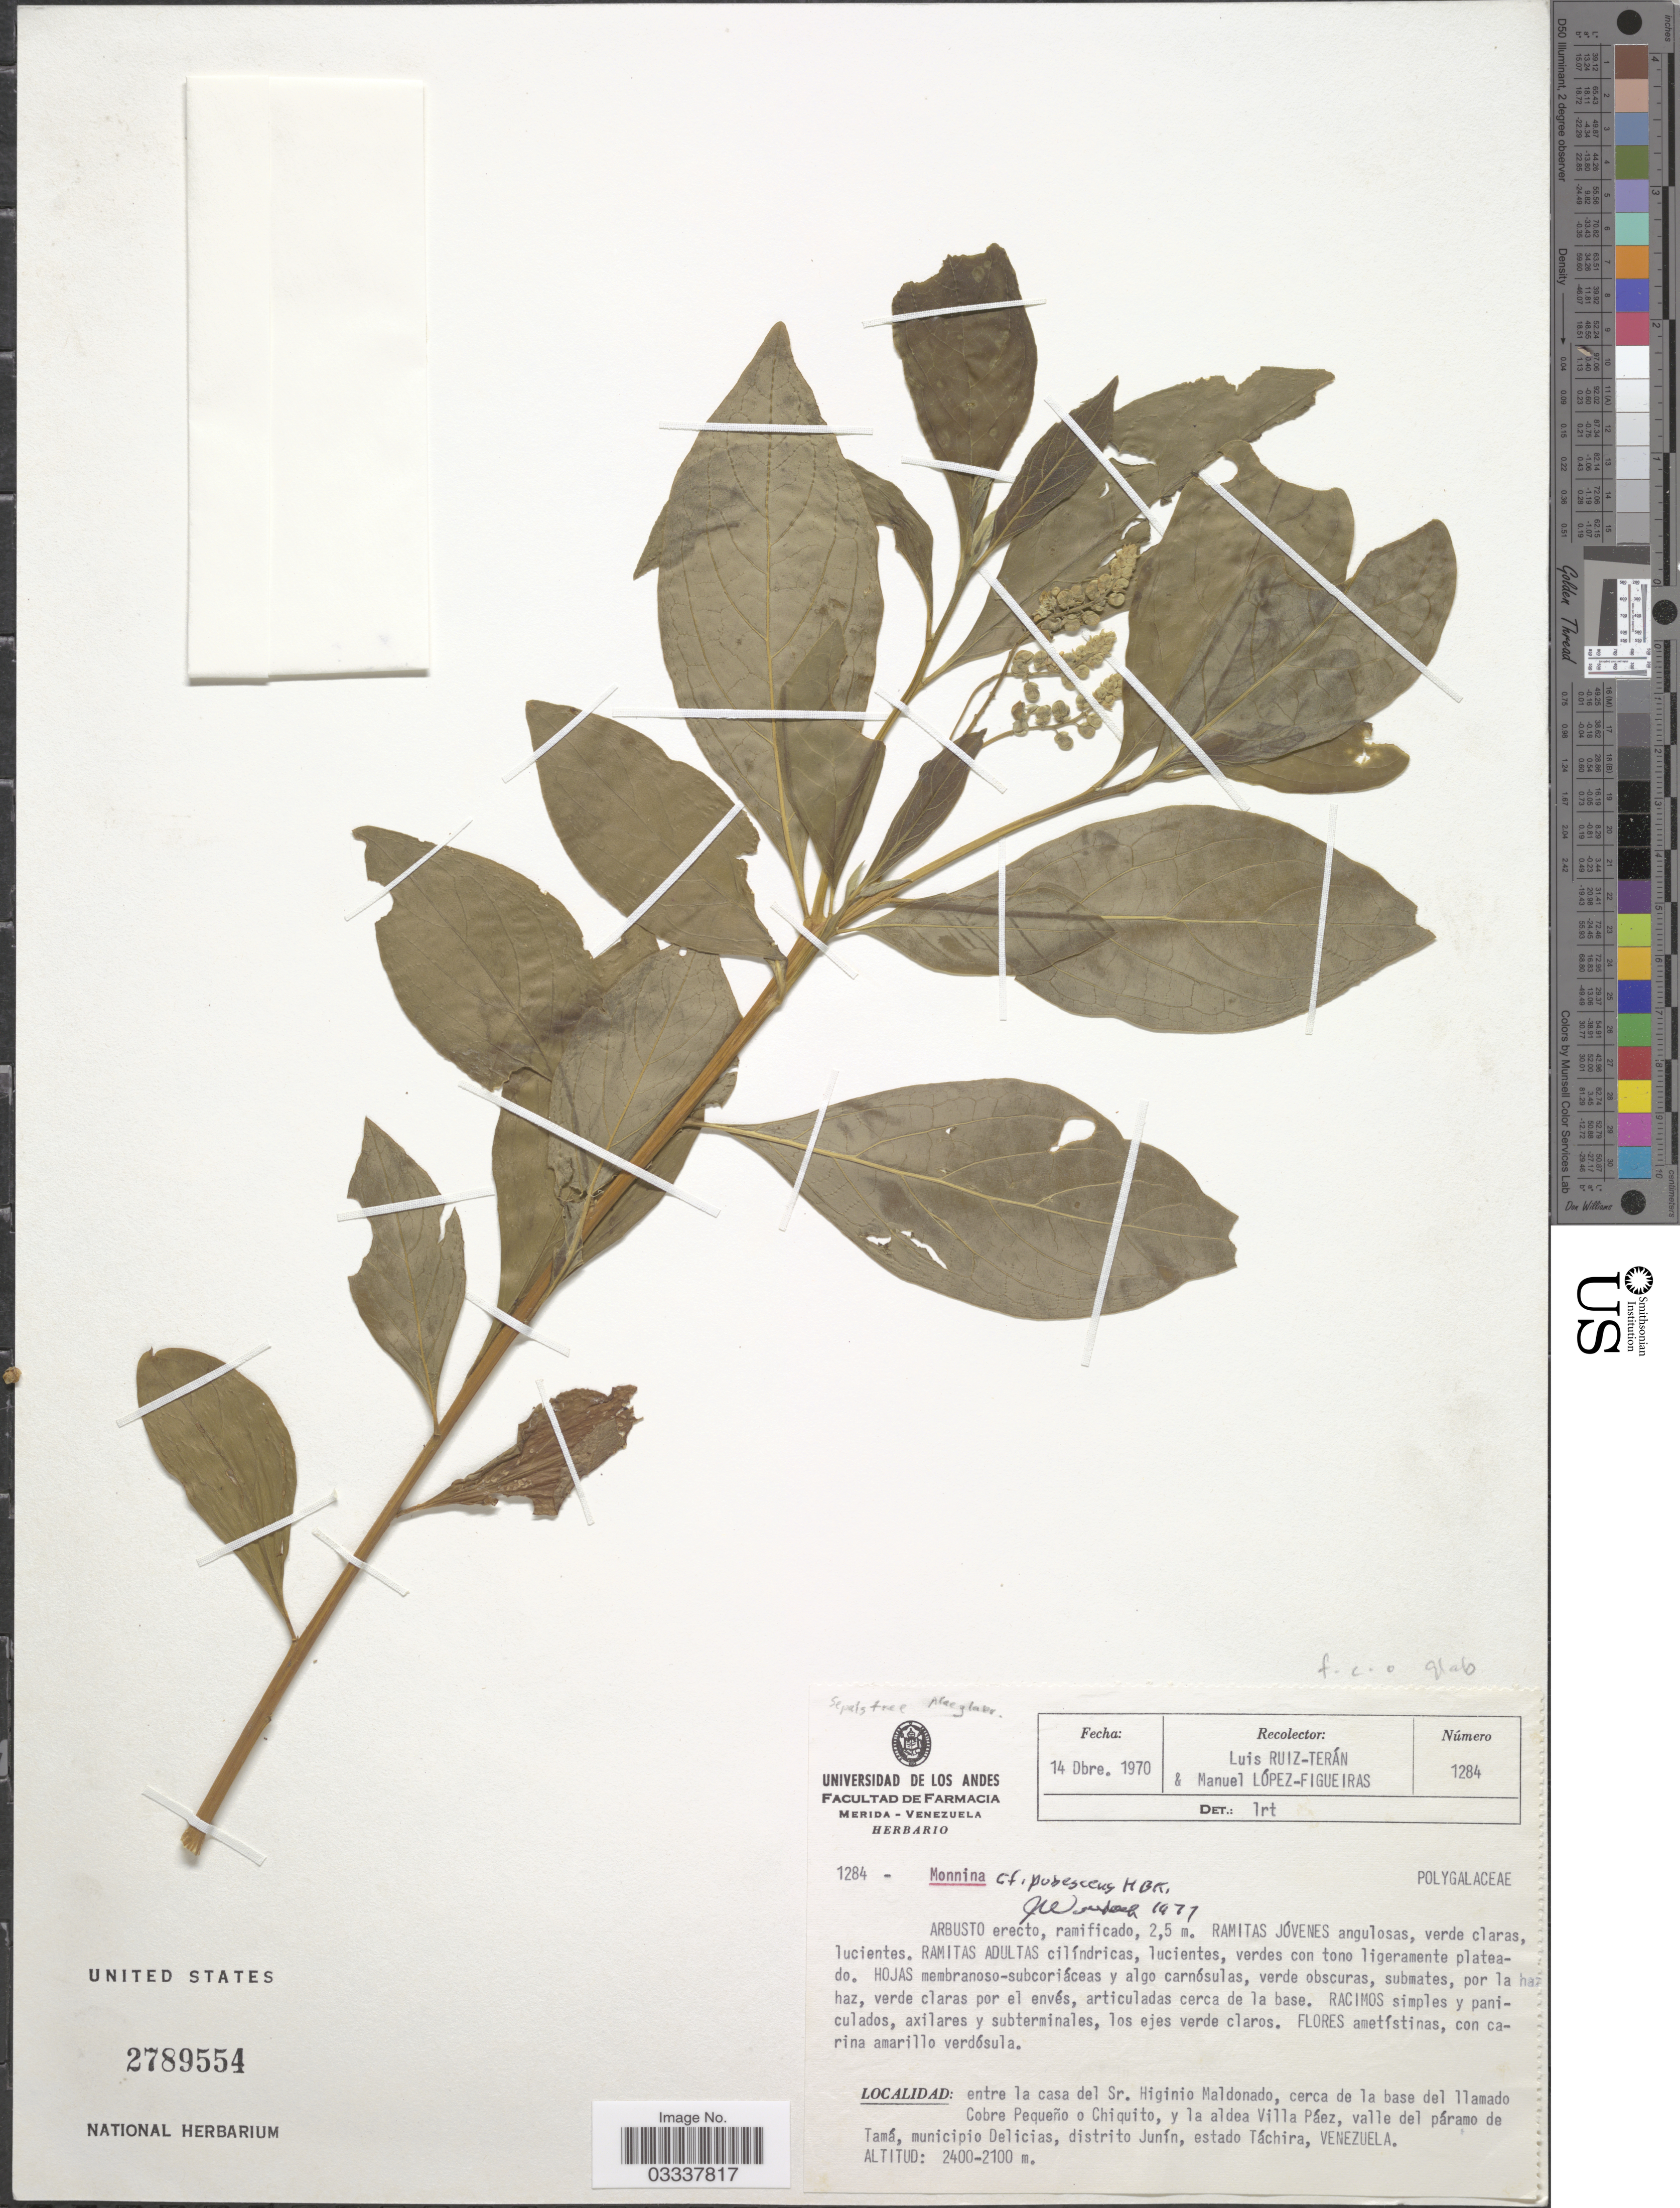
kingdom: Plantae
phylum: Tracheophyta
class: Magnoliopsida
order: Fabales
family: Polygalaceae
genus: Monnina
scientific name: Monnina pubescens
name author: Kunth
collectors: L. Teran & M. López Figueiras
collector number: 1284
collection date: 1970-12-14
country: Venezuela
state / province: Tachira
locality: Entre la casa del Sr. Higinio Maldonado, cerca de la base del llamado Cobre Pequeño o Chiquito, y la aldea Villa Páez, valle del páramo de Tamá, municipio Delicias, distrito Junín.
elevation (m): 2100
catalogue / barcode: US 2789554